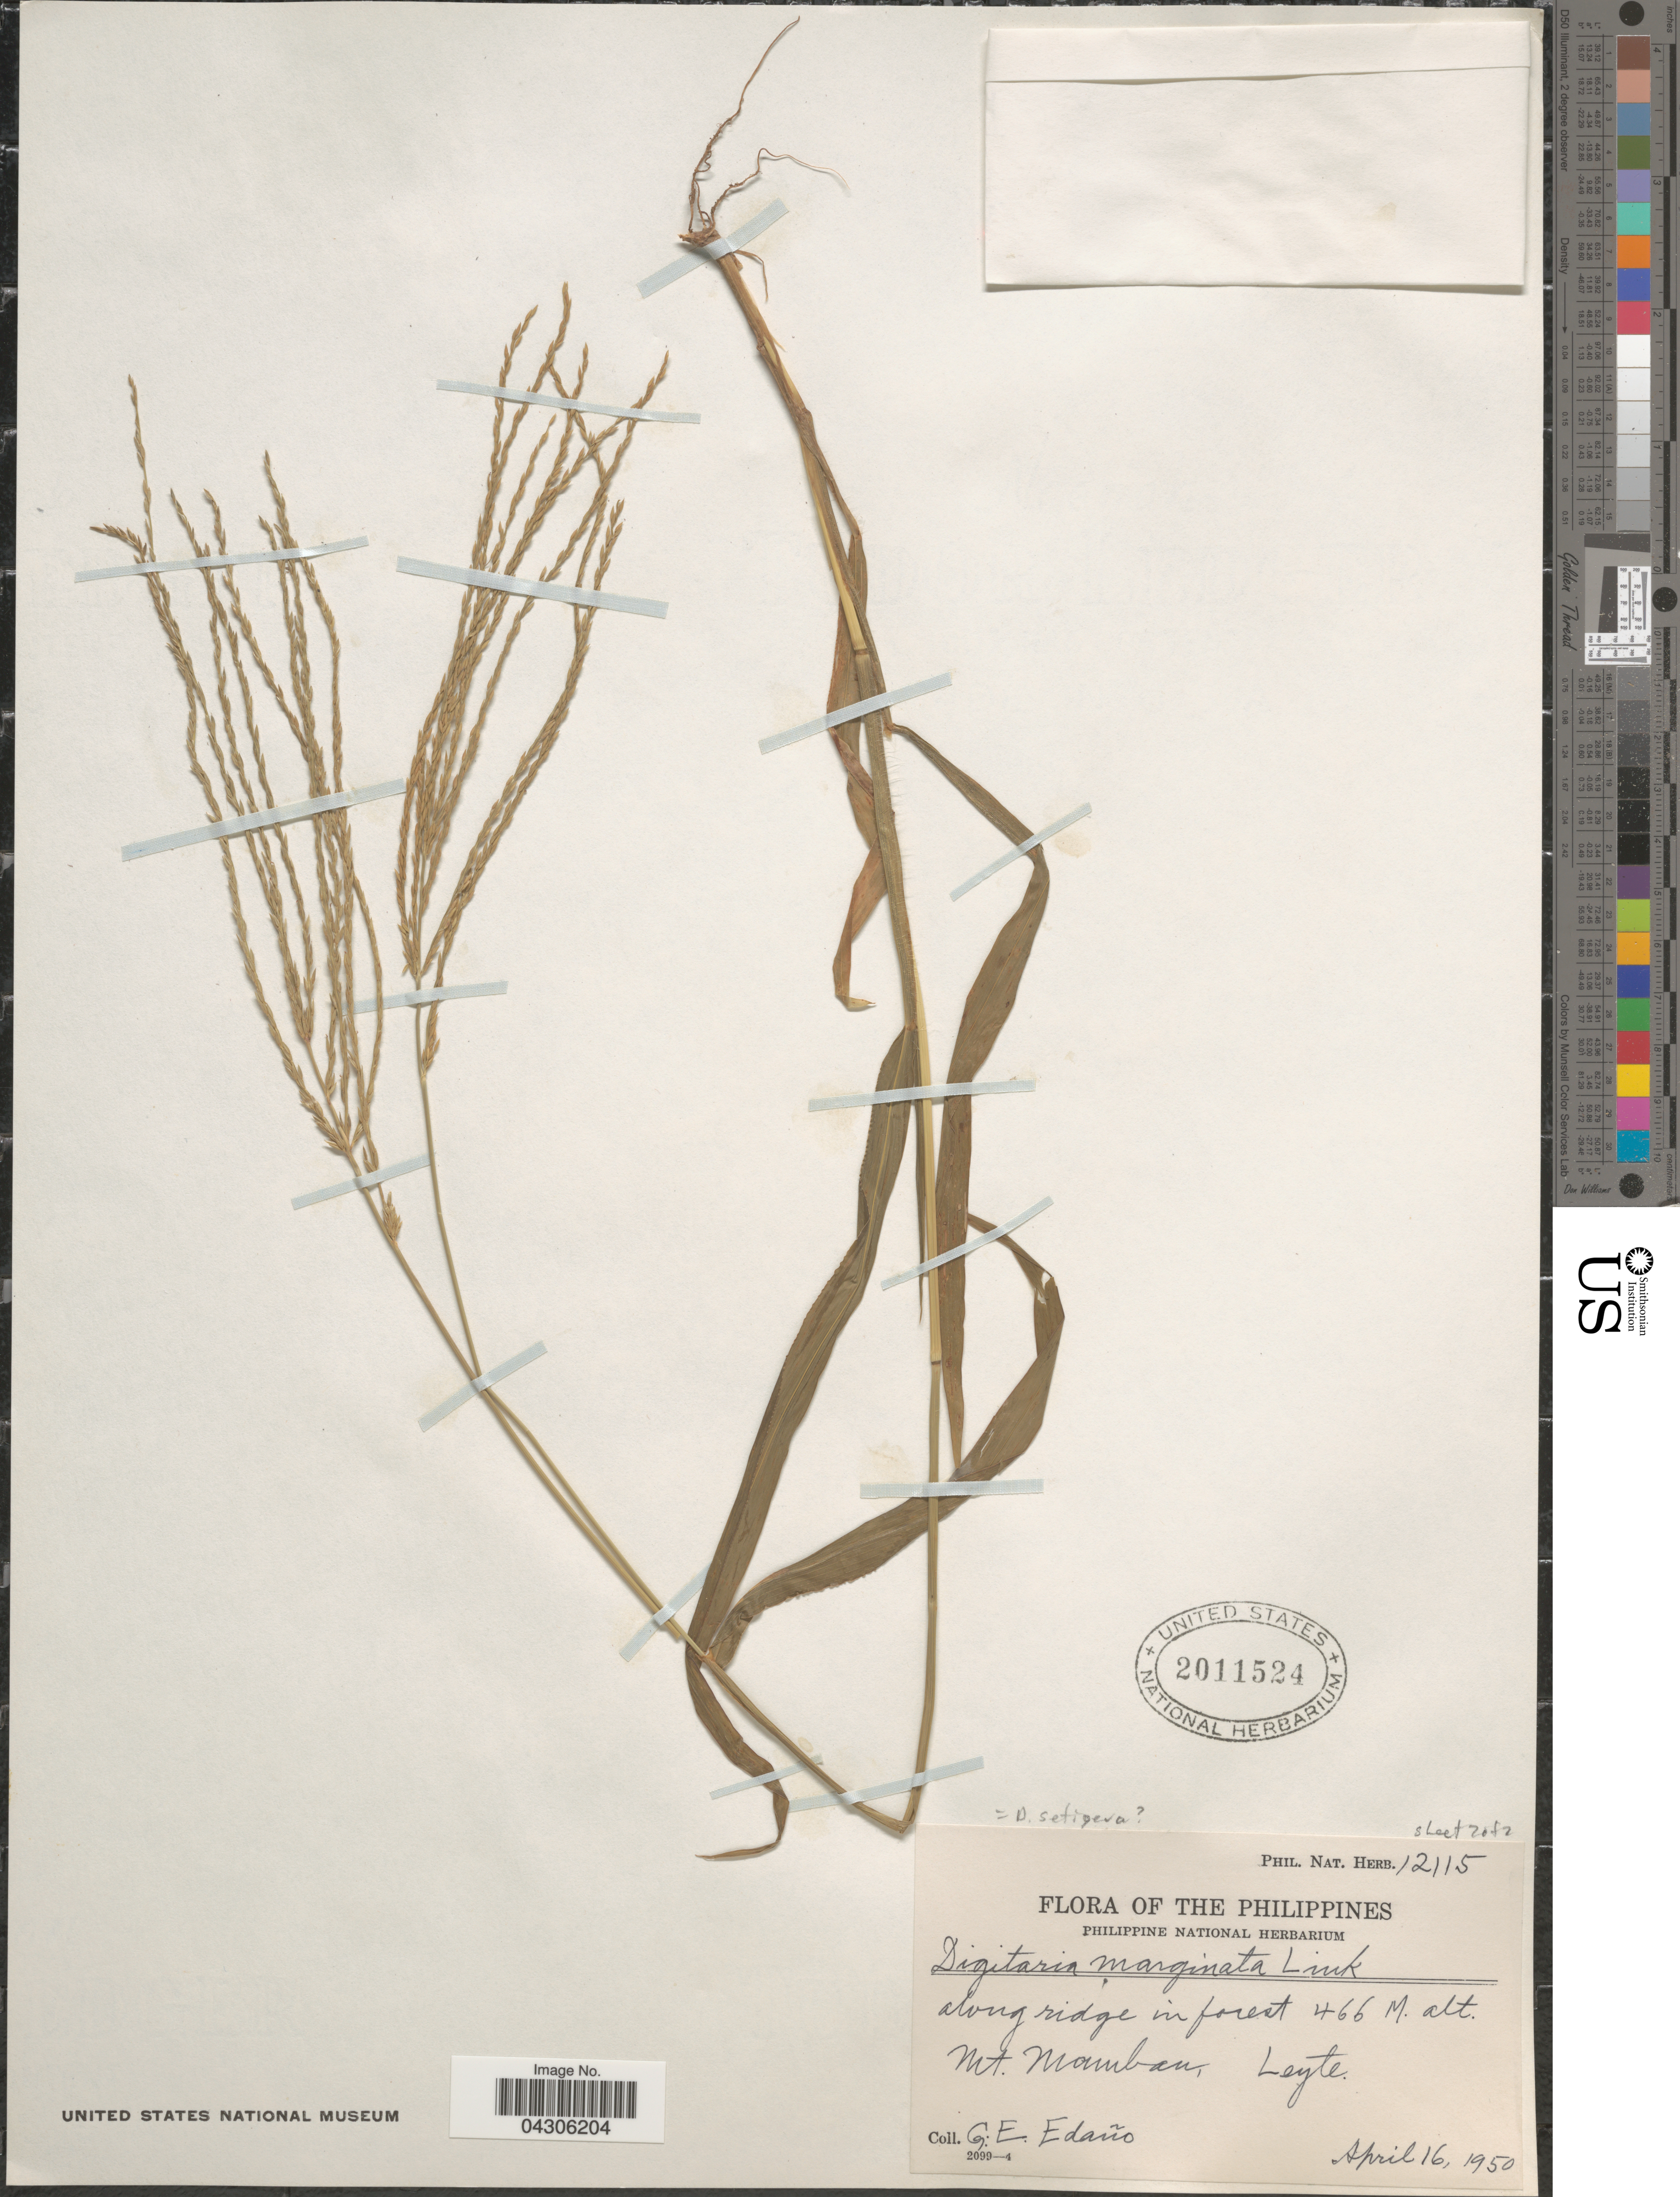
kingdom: Plantae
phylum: Tracheophyta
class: Liliopsida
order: Poales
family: Poaceae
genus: Digitaria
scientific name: Digitaria setigera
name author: Roth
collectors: G. E. Edaño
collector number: Phil. Nat. Herb. 12115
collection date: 1950-04-16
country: Philippines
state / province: Eastern Visayas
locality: Along ridge in forest. Mt. Mamban, Leyte.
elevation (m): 466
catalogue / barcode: US 2011524